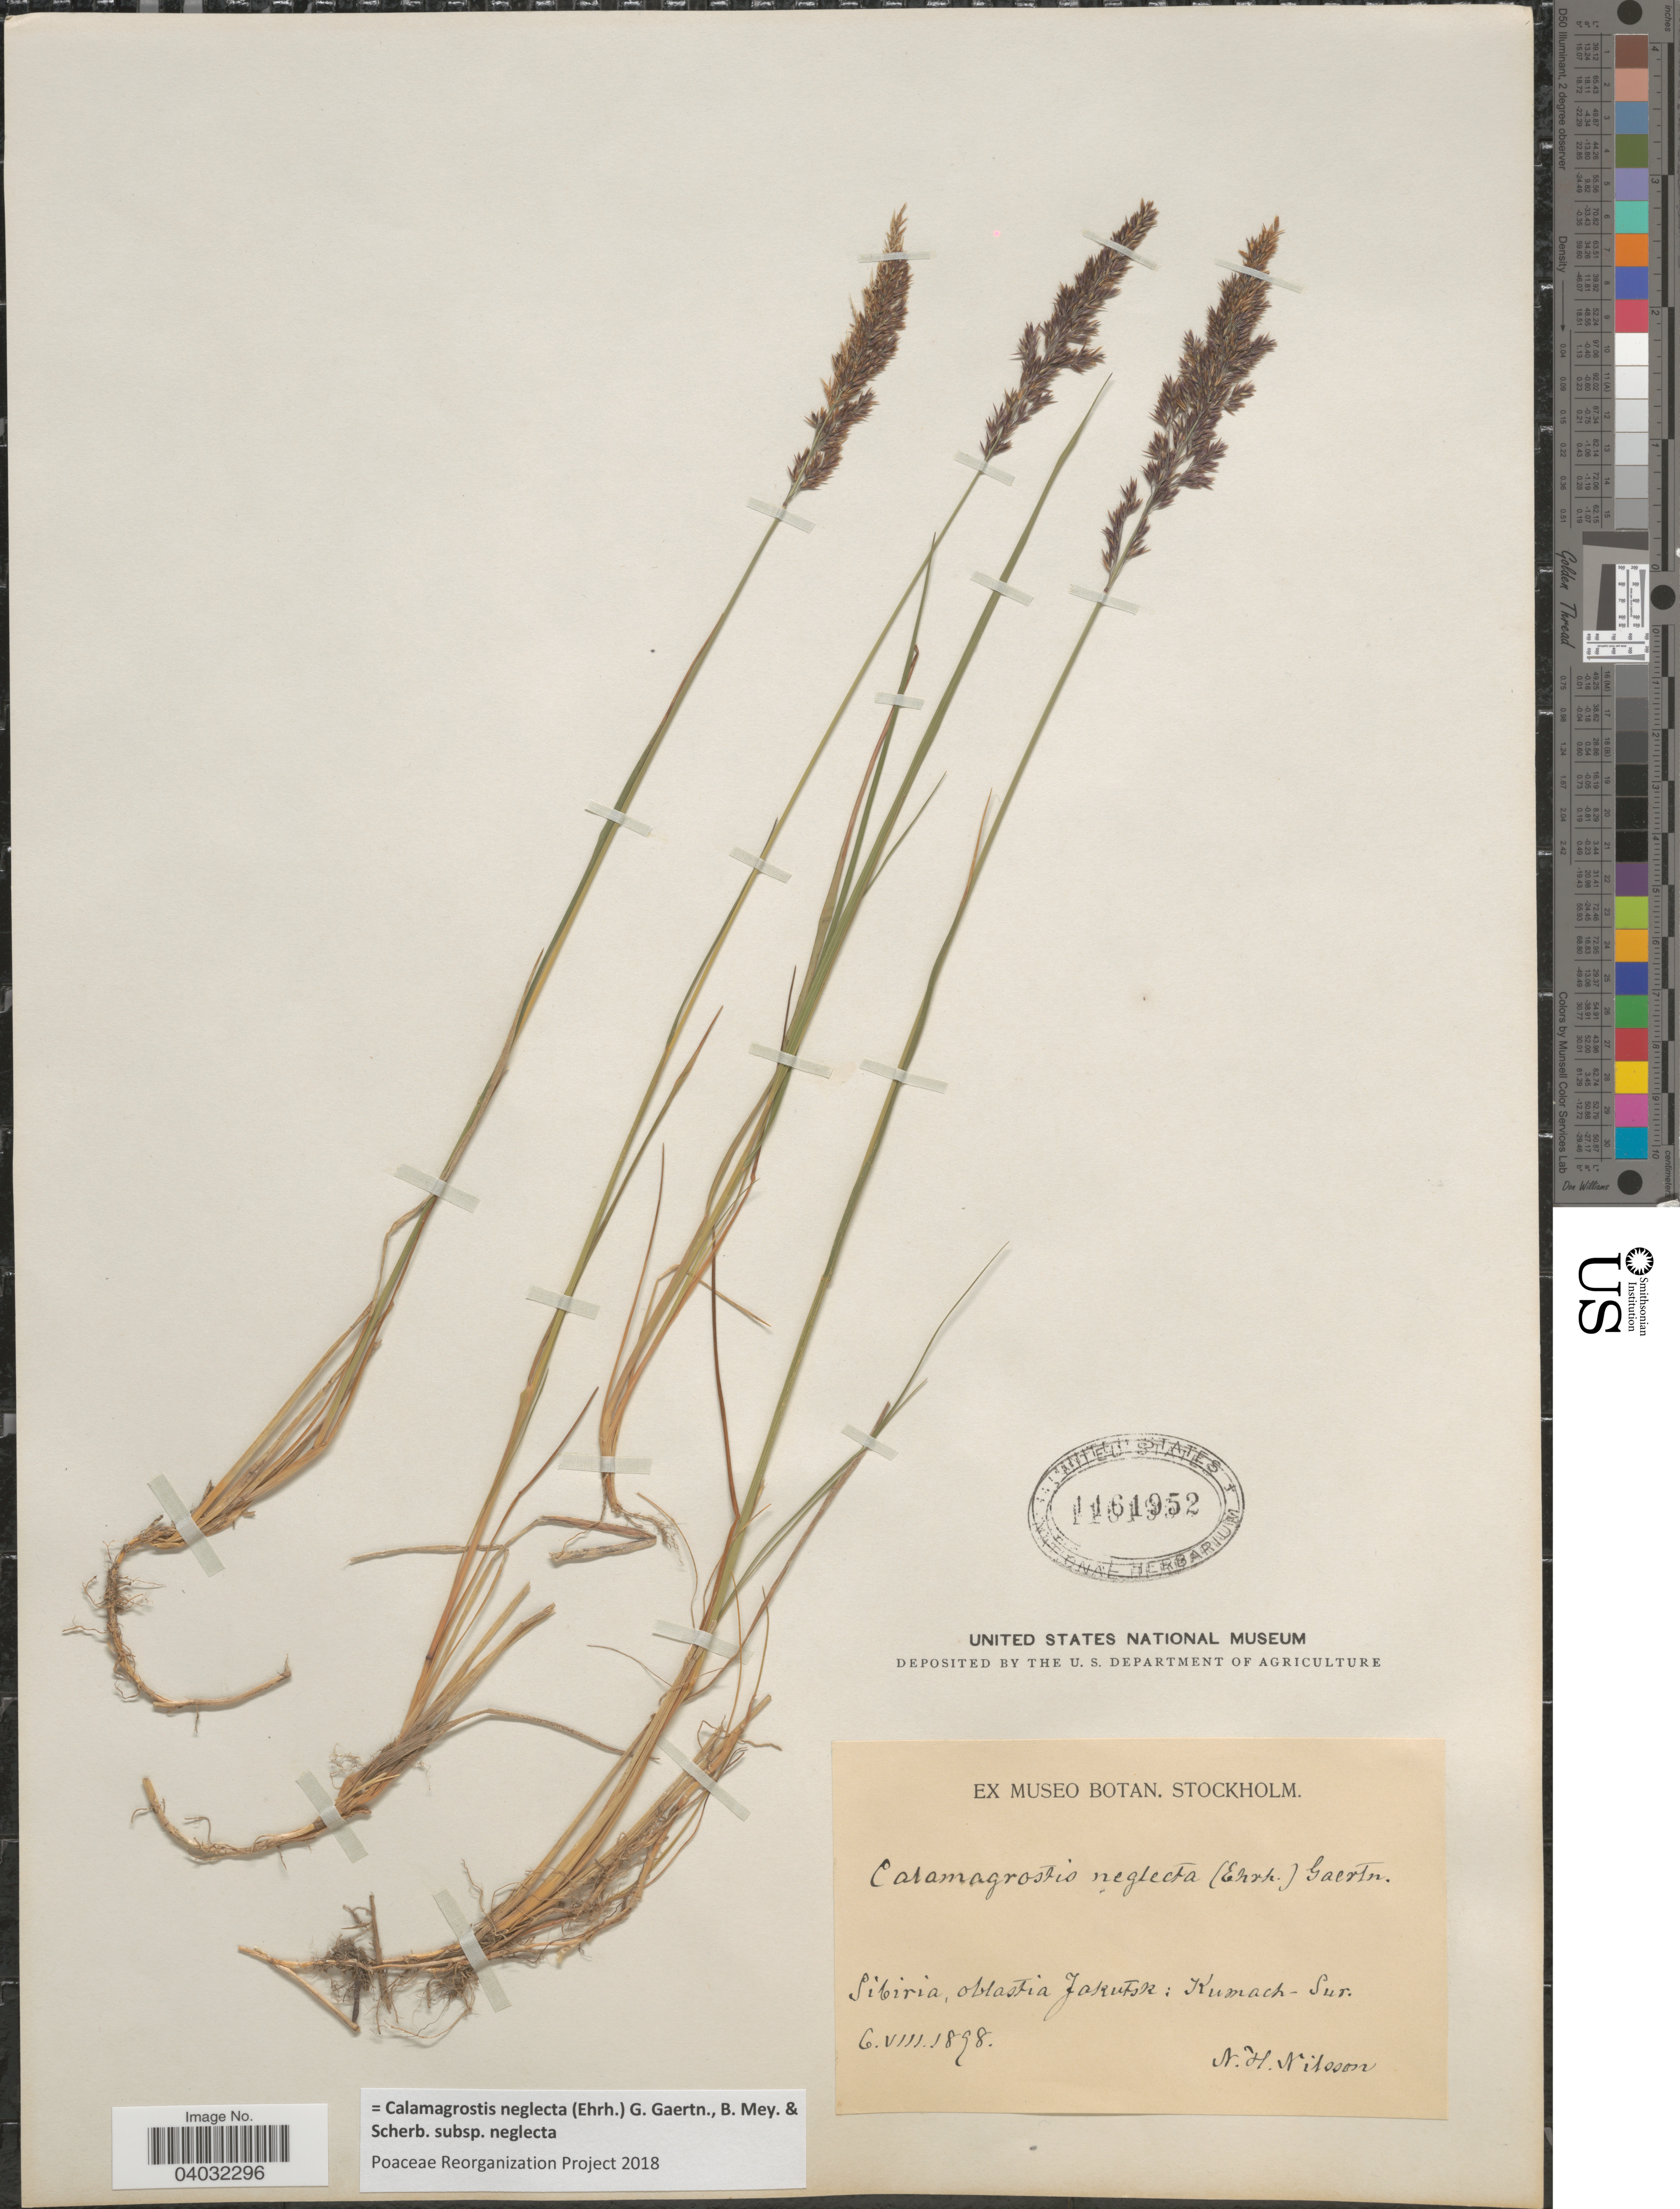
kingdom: Plantae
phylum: Tracheophyta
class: Liliopsida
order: Poales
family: Poaceae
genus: Calamagrostis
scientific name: Calamagrostis neglecta subsp. neglecta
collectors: N. H. Nilsson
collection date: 1898-08-06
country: Russian Federation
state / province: Sakha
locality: Sibiria, oblastia Jakutsk: Kumach-Sur.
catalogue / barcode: US 1161952